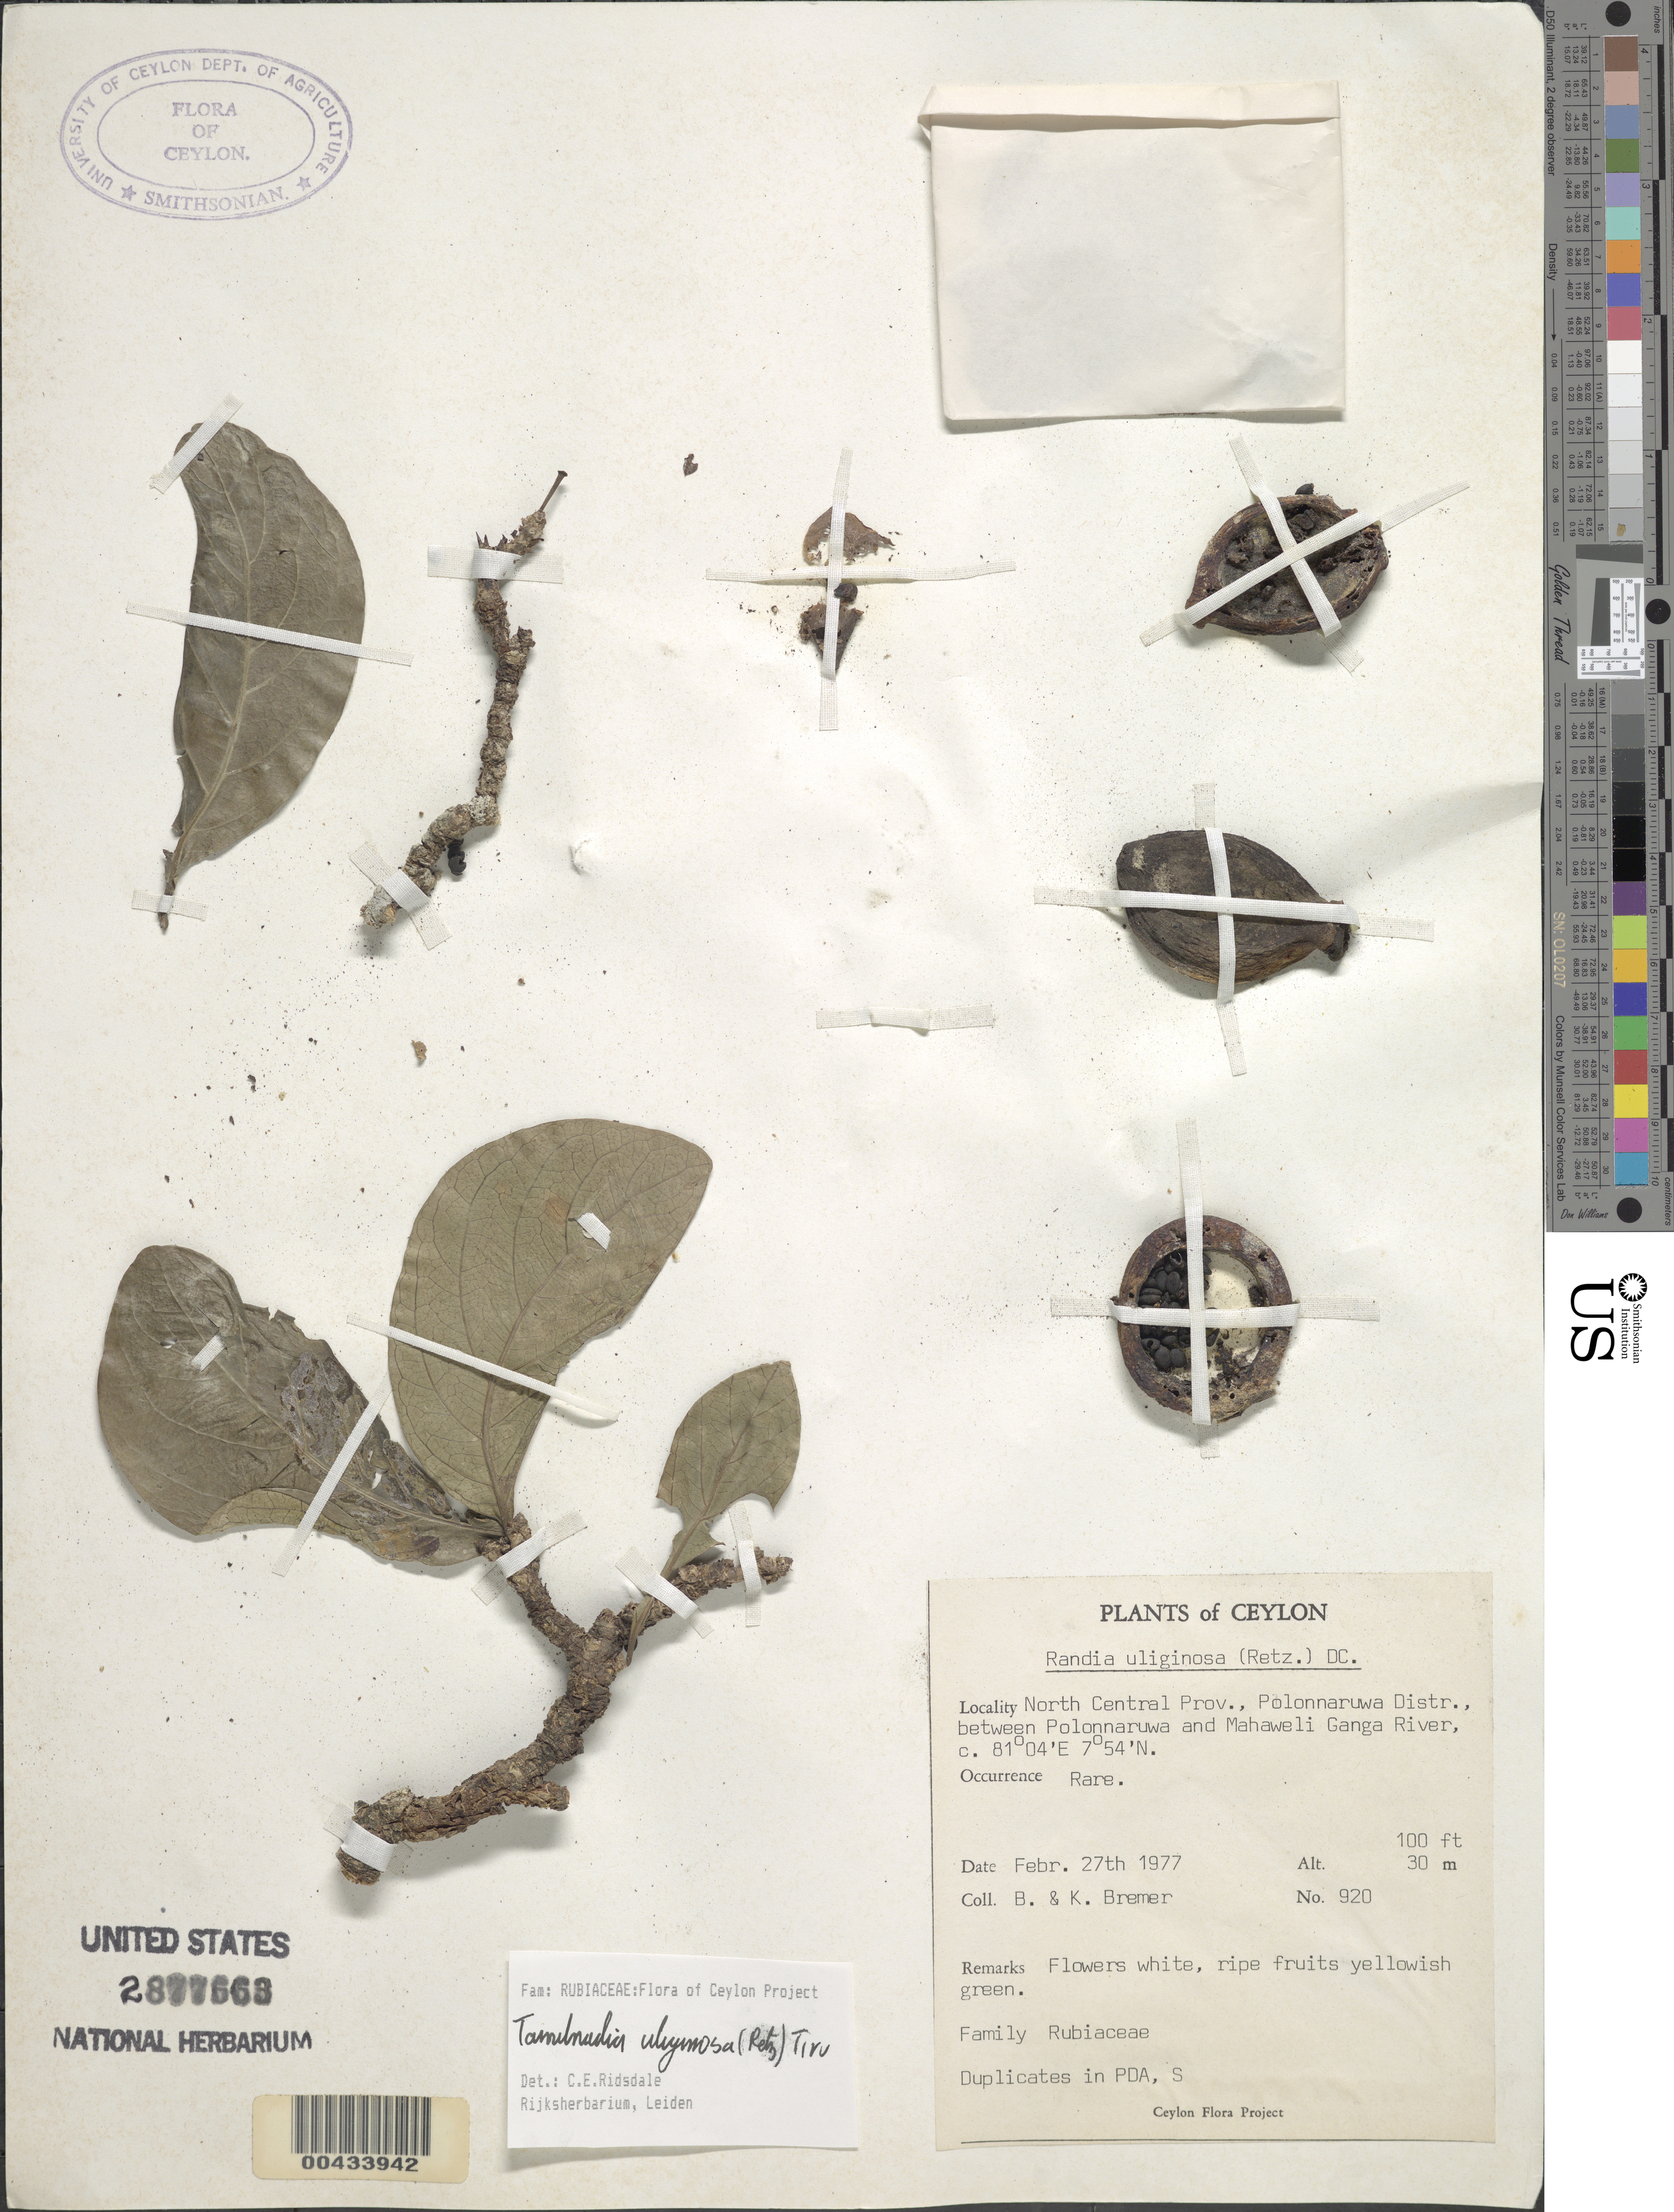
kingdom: Plantae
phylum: Tracheophyta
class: Magnoliopsida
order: Gentianales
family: Rubiaceae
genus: Tamilnadia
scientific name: Tamilnadia uliginosa (Retz.) Tirvengadum comb. nov.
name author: (Retz.) Tirveng.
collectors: B. Bremer & K. Bremer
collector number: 920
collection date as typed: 27 Feb 1977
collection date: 1977-02-27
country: Sri Lanka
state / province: North Central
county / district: Polonnaruwa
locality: between Polonnaruwa and Mahaweli Ganga River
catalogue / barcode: US 2877663